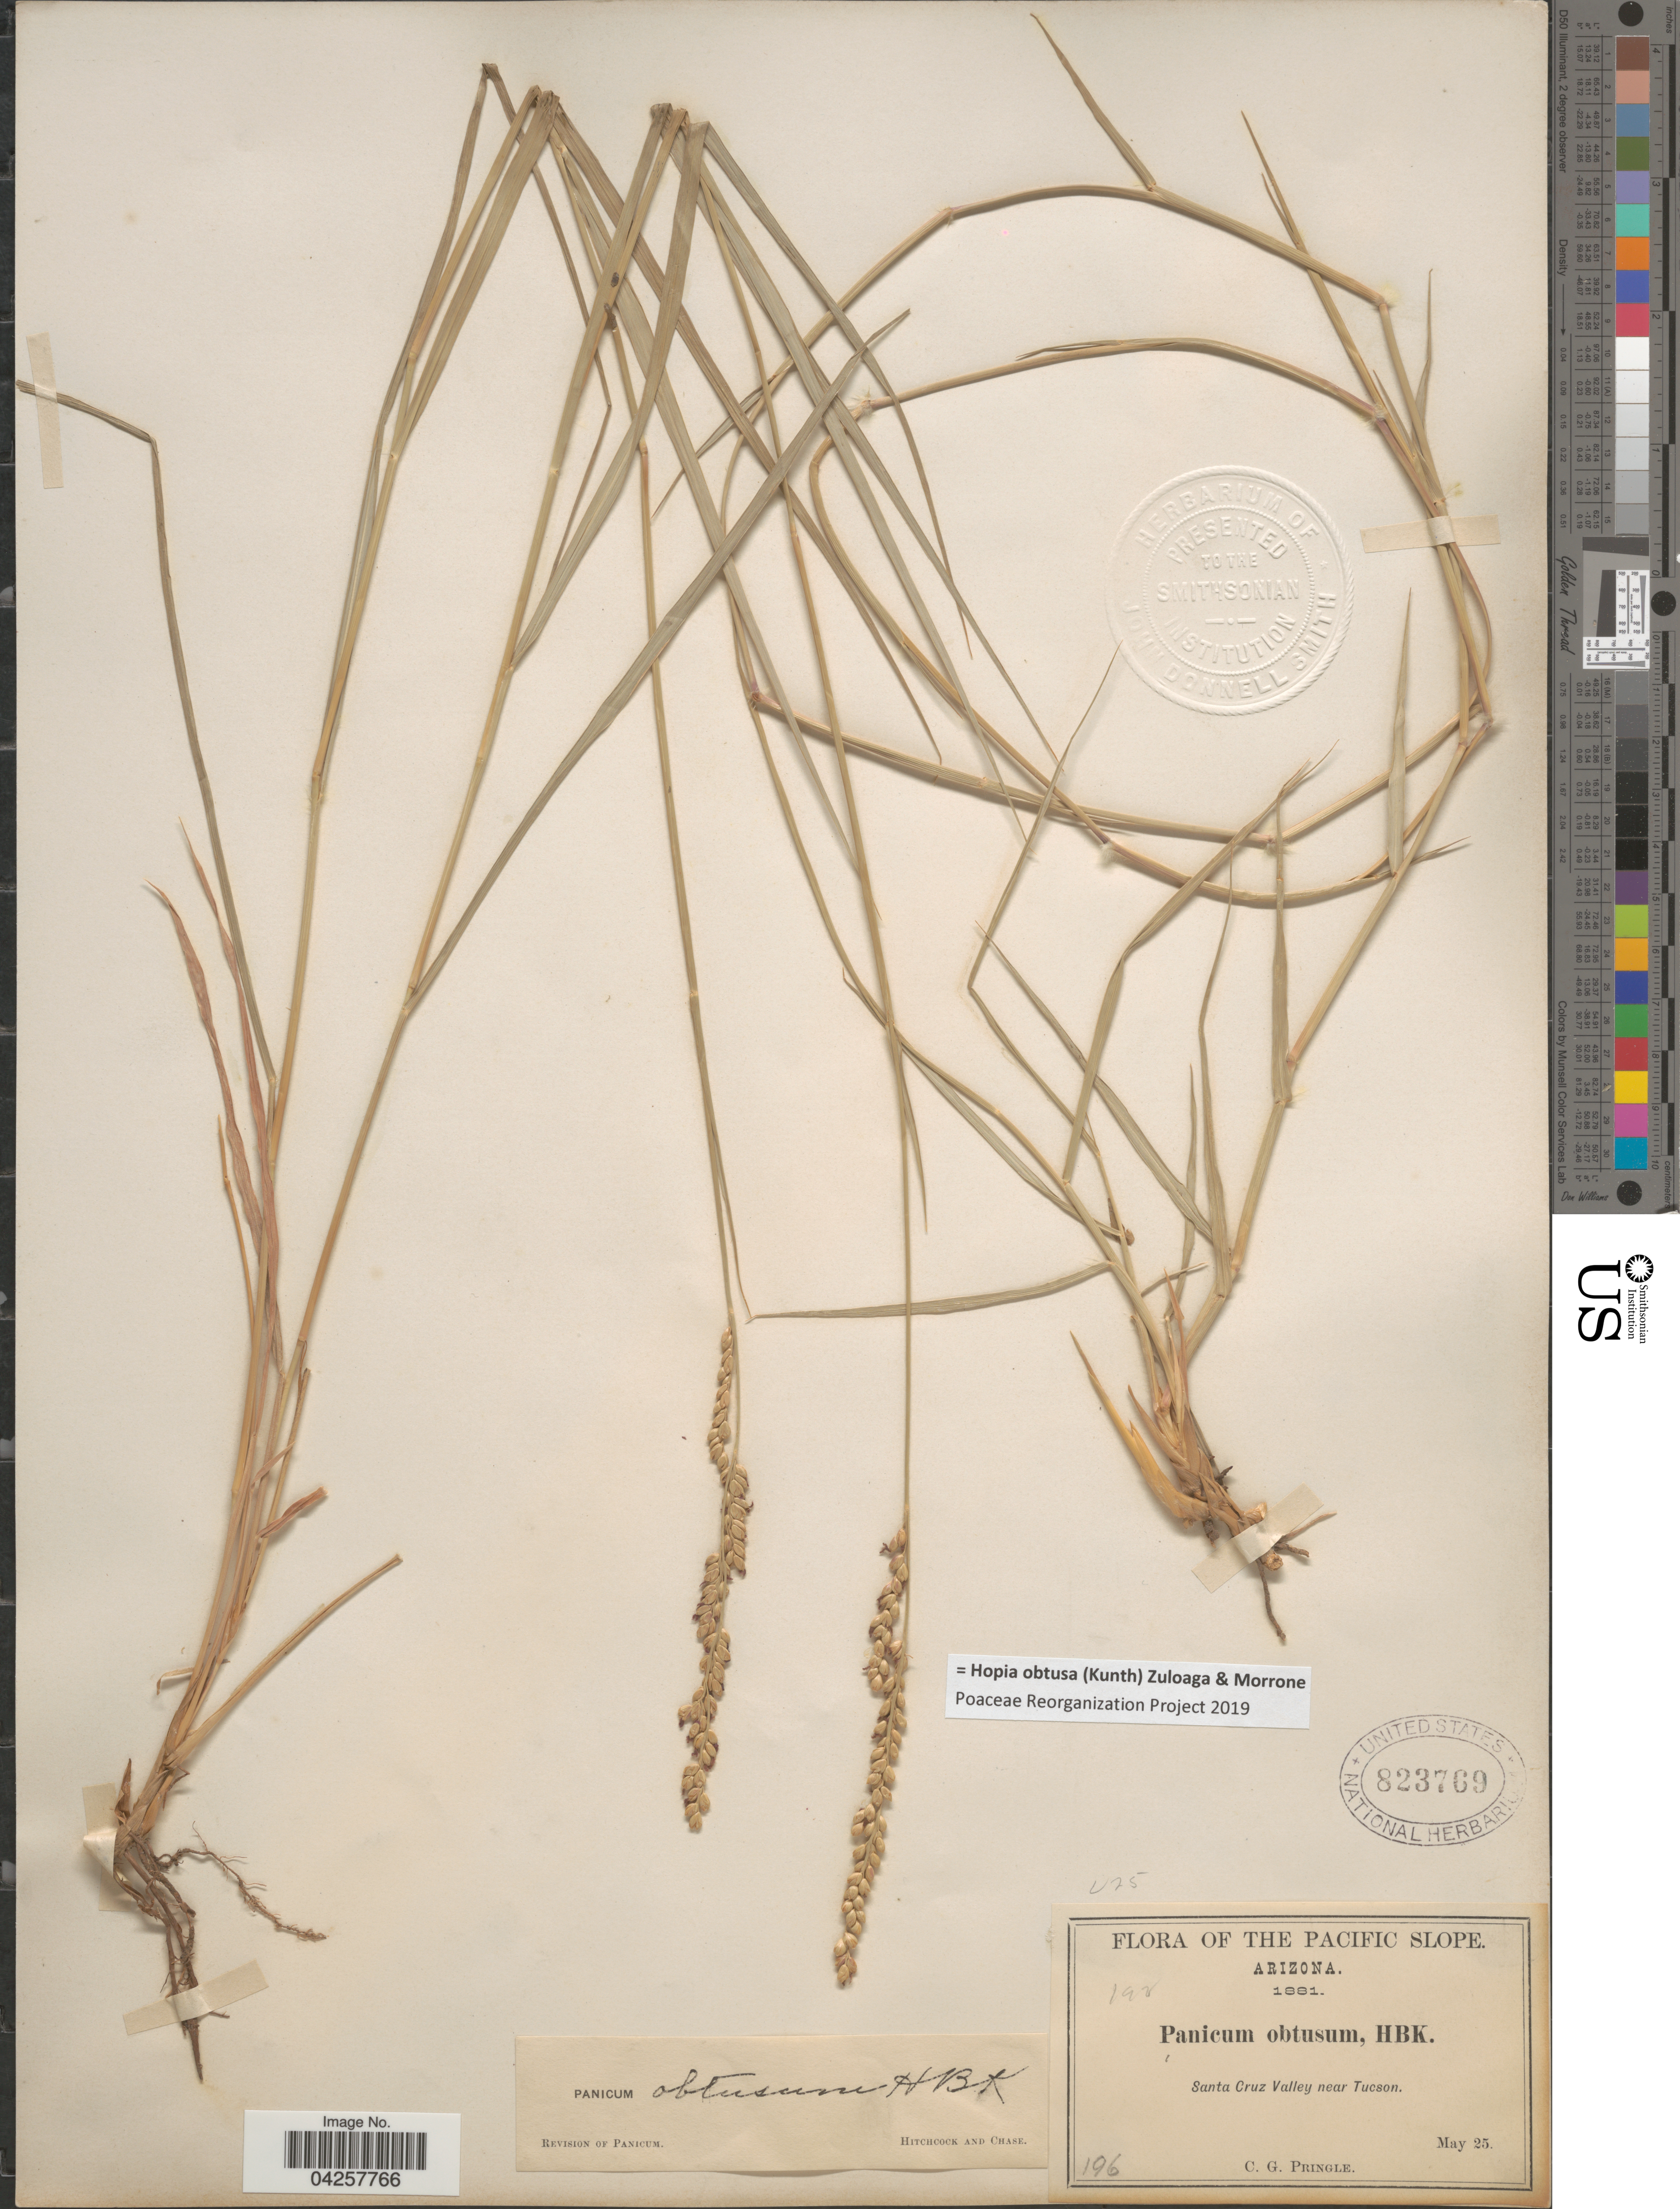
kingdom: Plantae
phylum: Tracheophyta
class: Liliopsida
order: Poales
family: Poaceae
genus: Hopia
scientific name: Hopia obtusa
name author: (Kunth) Zuloaga & Morrone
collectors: C. G. Pringle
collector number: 196?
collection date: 1881-05-25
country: United States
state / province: Arizona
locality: Pacific Slope. Santa Cruz Valley near Tucson.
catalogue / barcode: US 823769